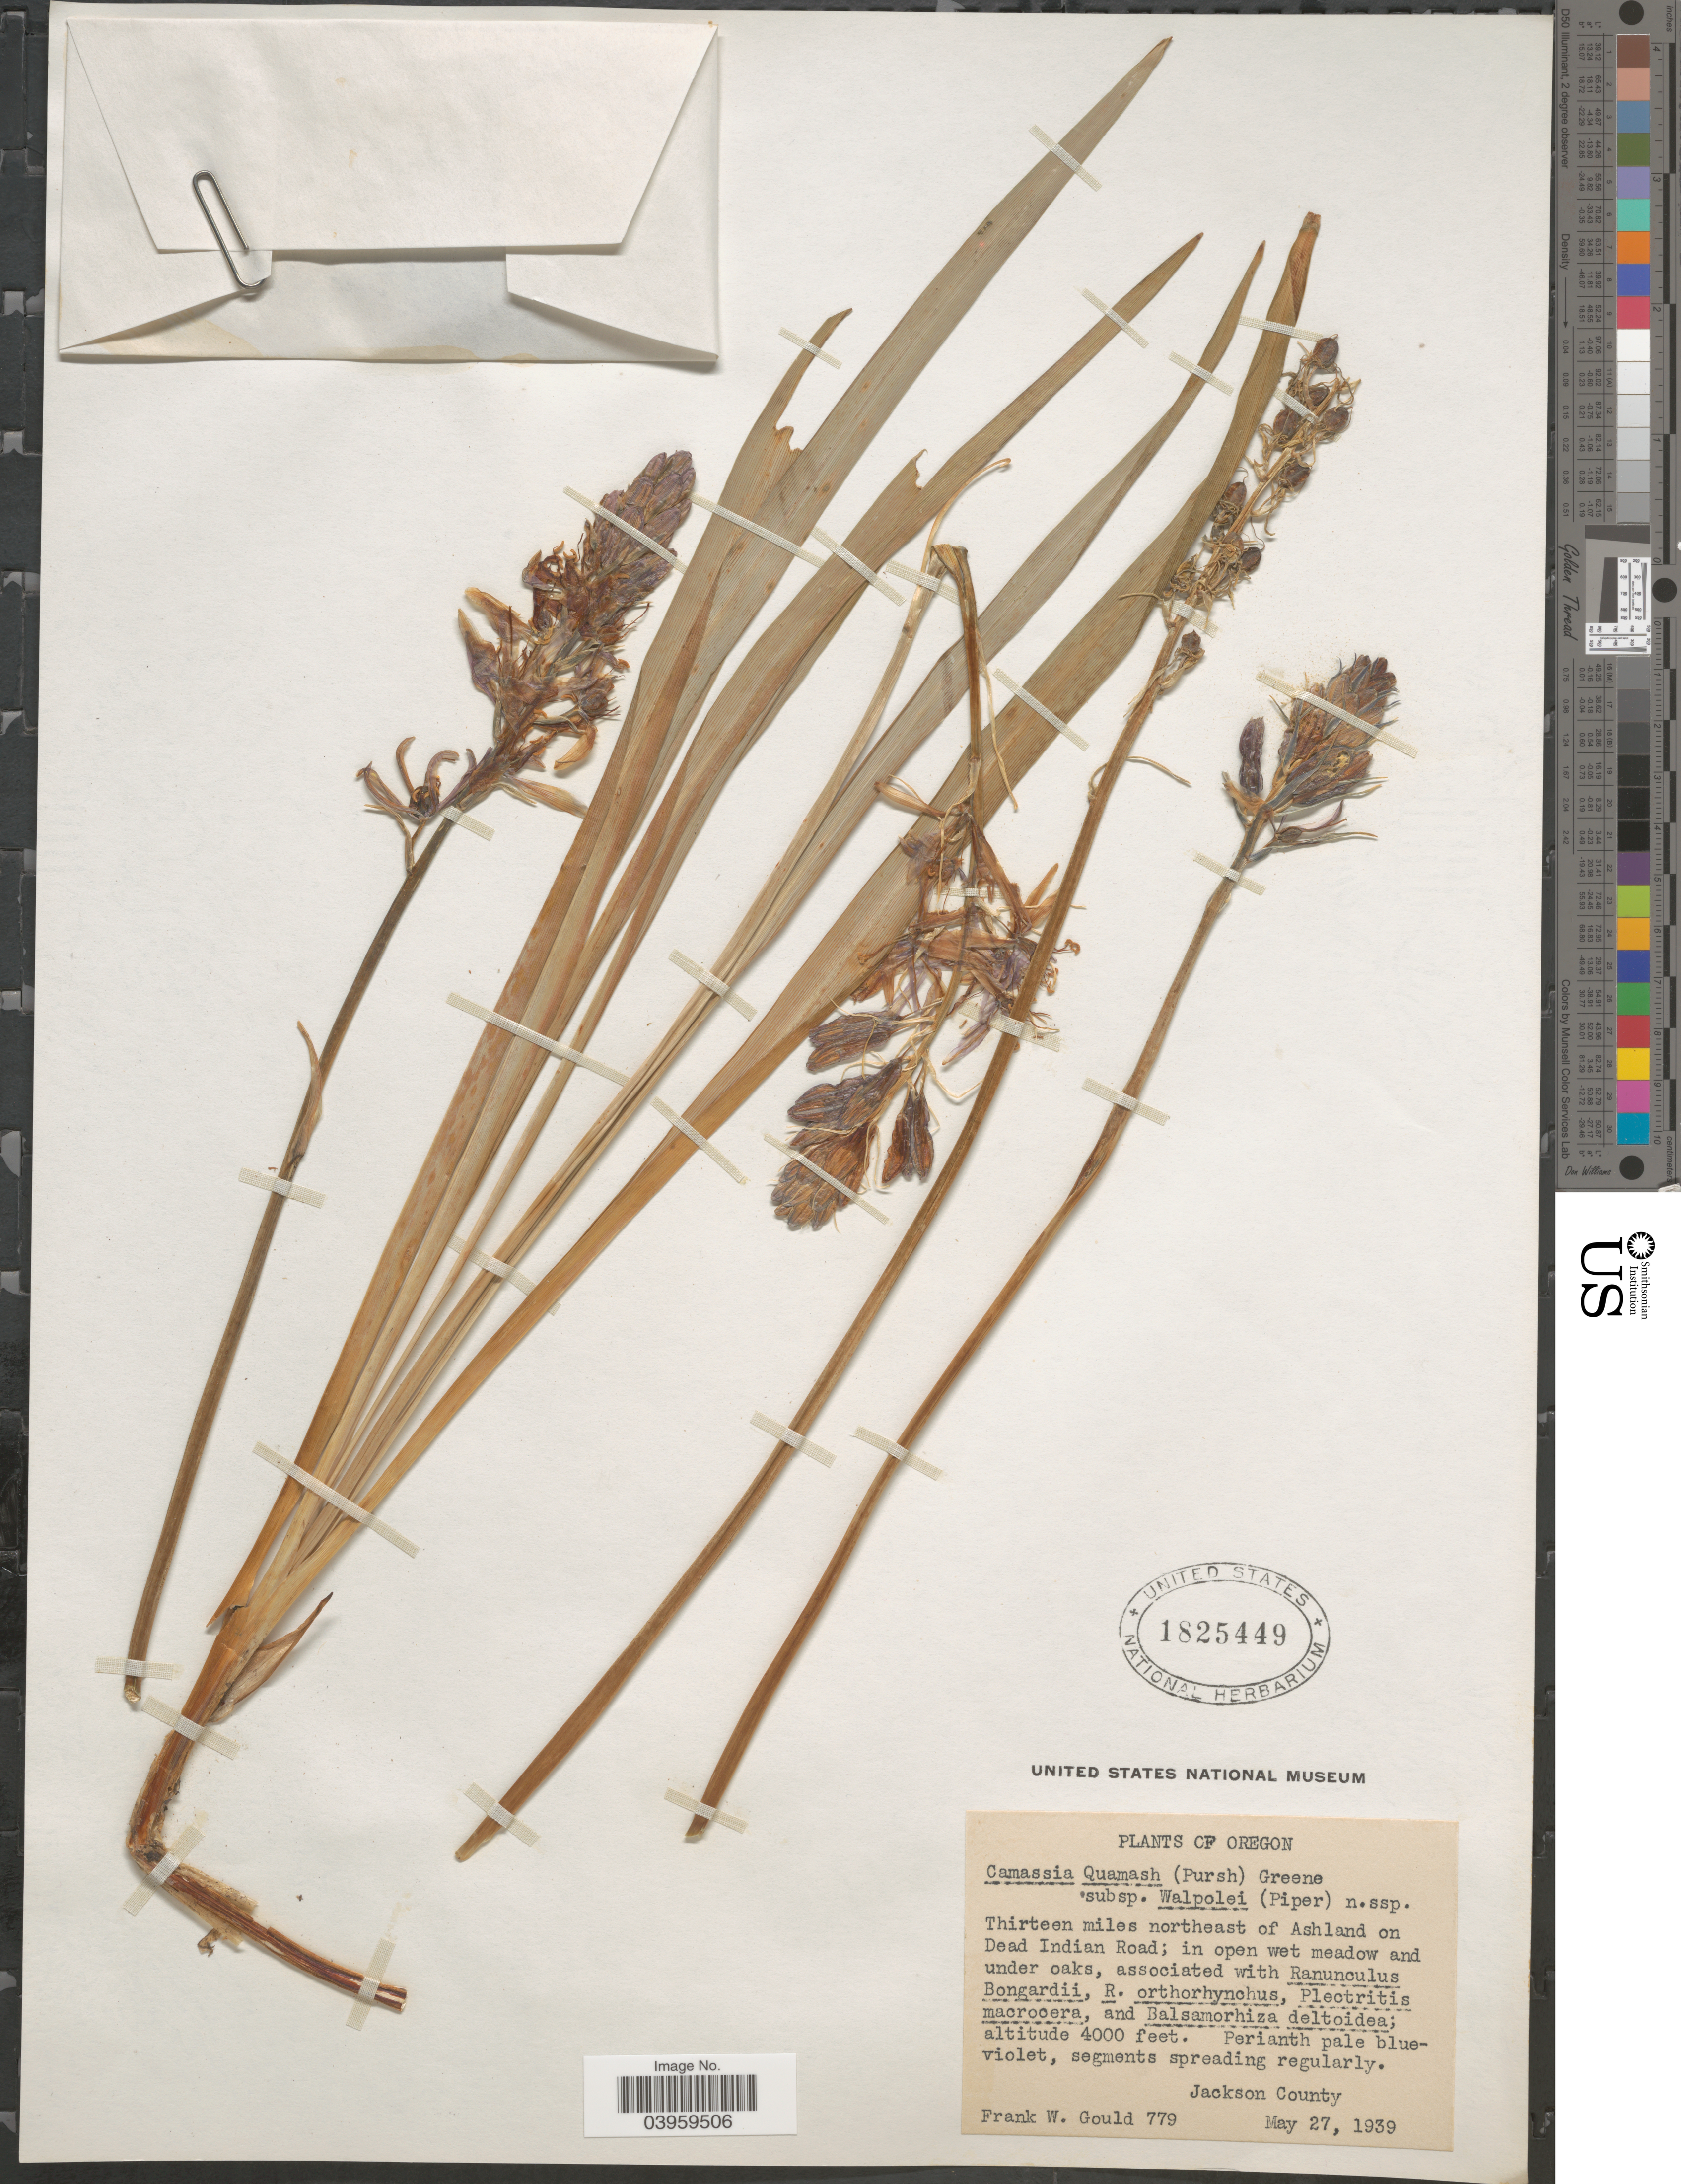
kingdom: Plantae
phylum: Tracheophyta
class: Liliopsida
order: Asparagales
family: Asparagaceae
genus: Camassia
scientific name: Camassia quamash subsp. walpolei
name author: (Piper) Gould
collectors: F. W. Gould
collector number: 779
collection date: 1939-05-27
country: United States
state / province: Oregon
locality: Thirteen miles northeast of Ashland on Dead Indian Road; in open wet meadow and under oaks. Jackson County.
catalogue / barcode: US 1825449